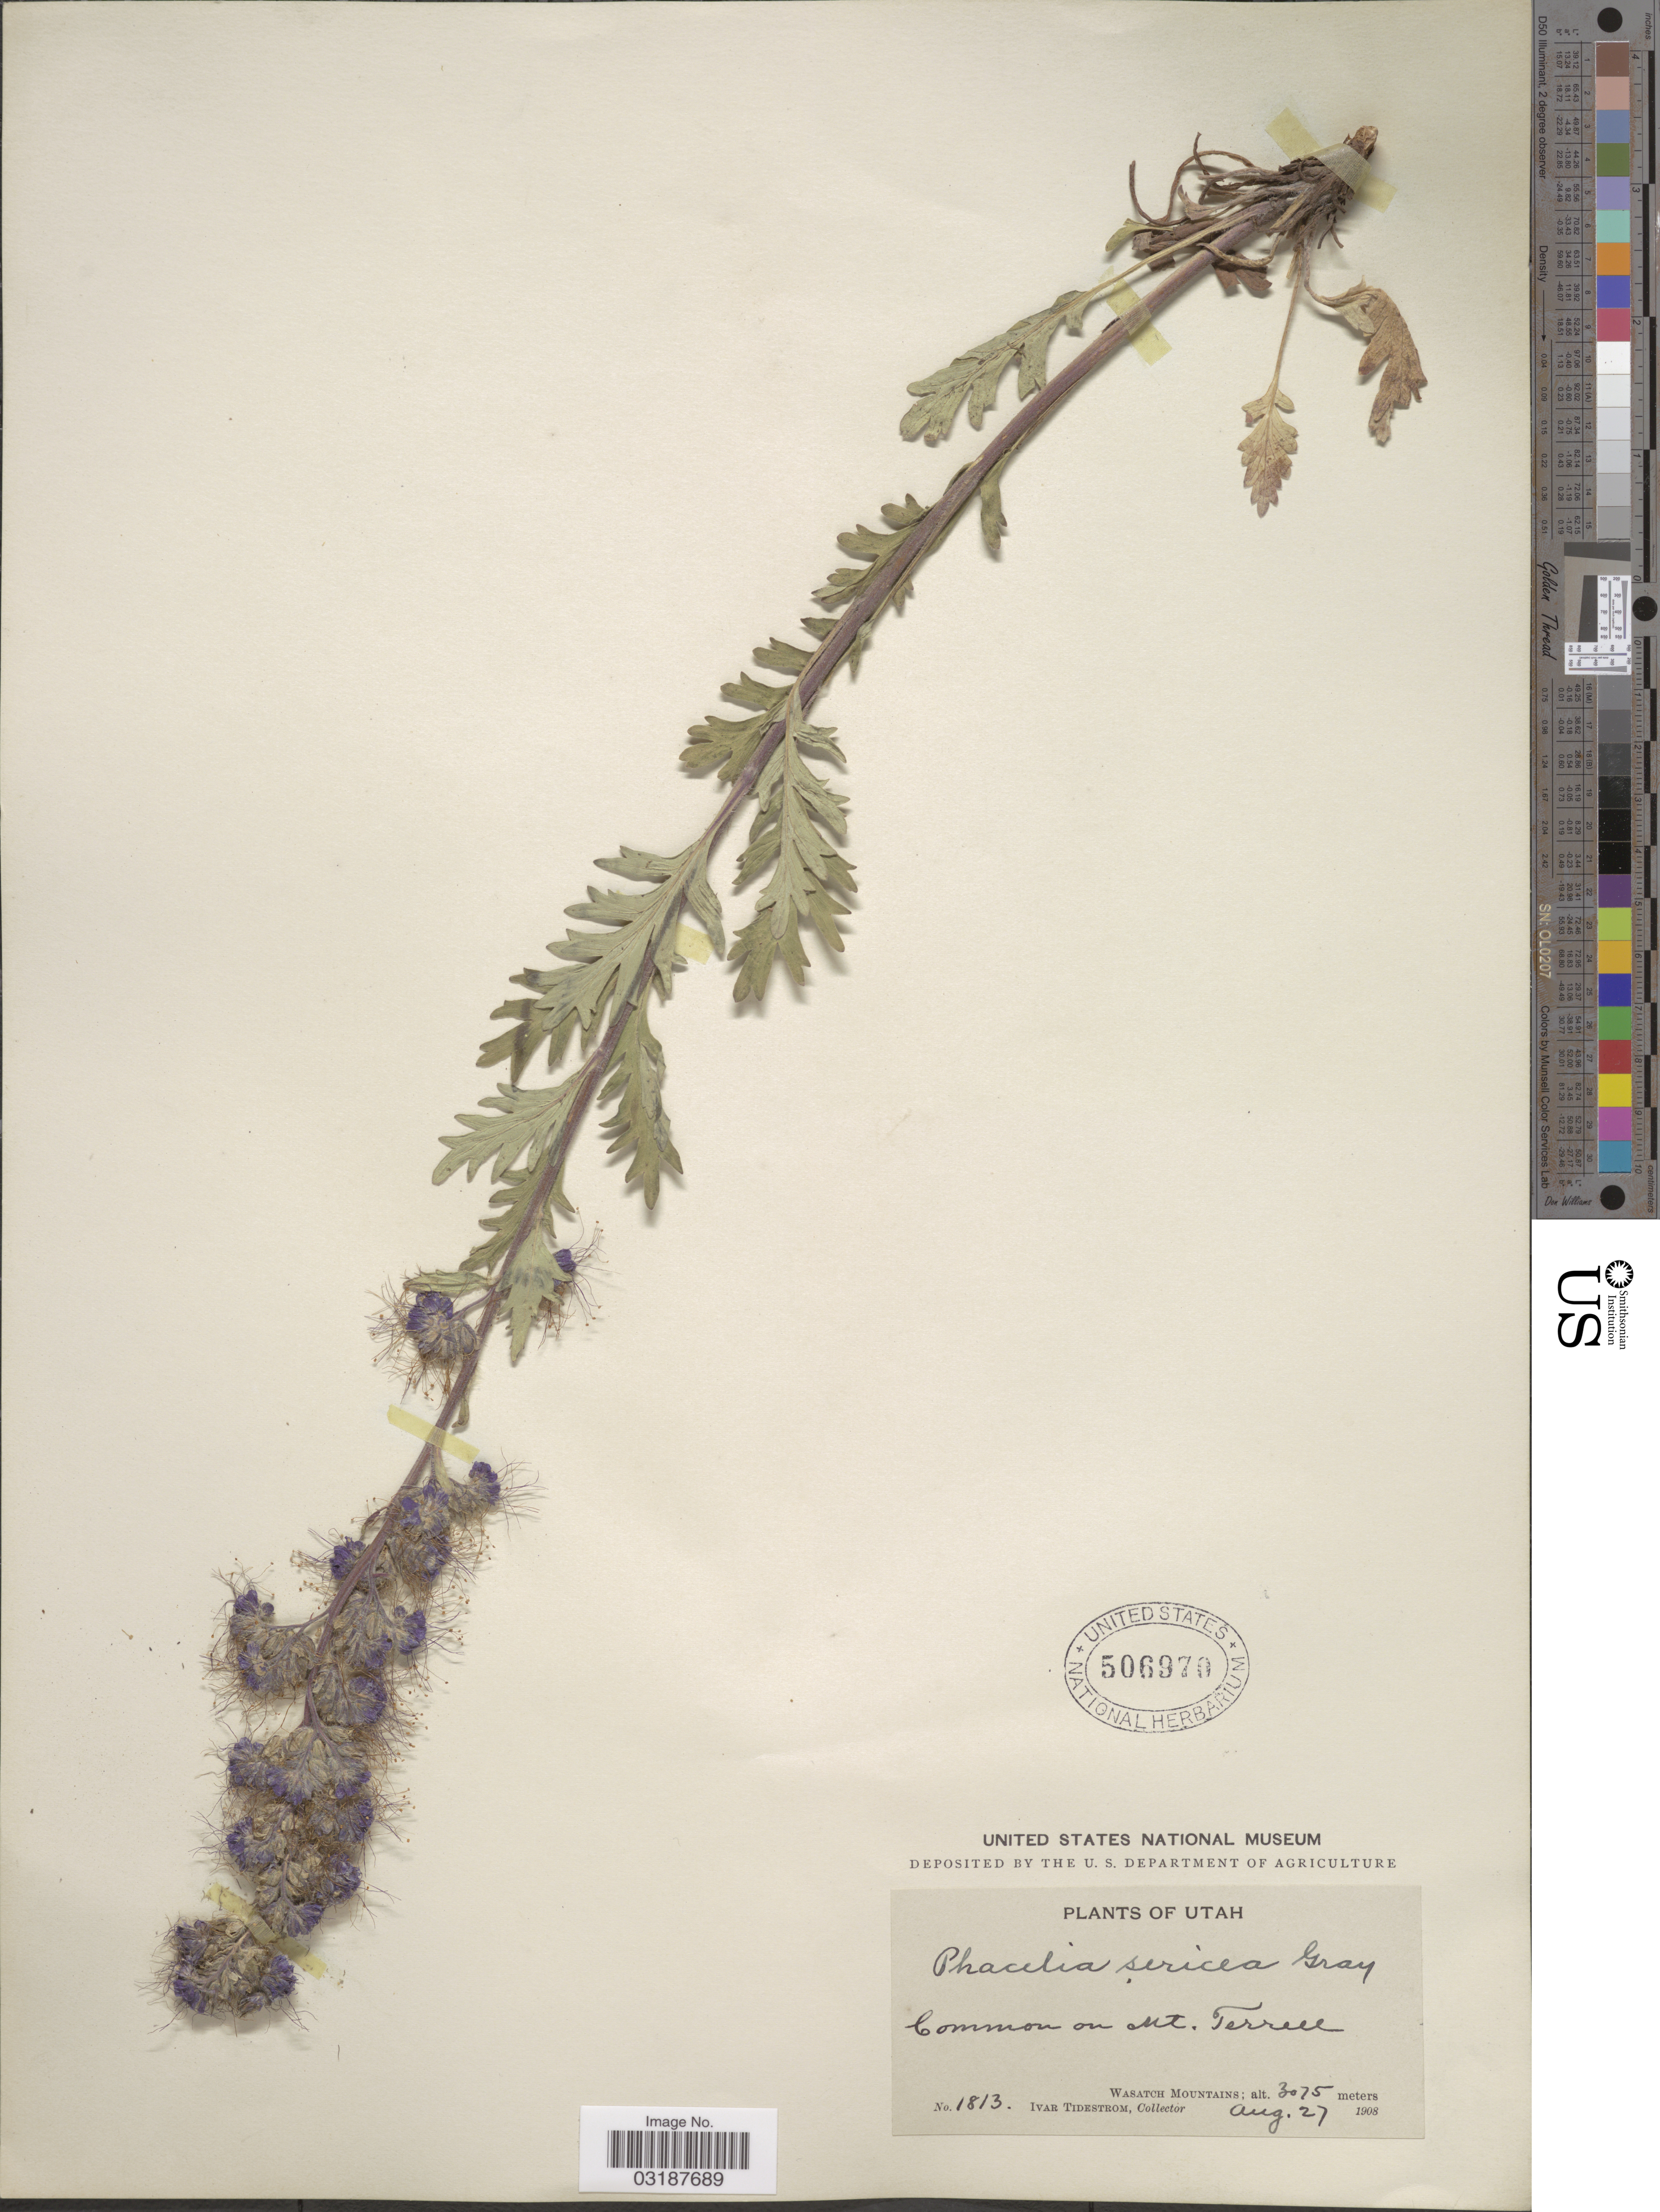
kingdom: Plantae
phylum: Tracheophyta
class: Magnoliopsida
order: Boraginales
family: Hydrophyllaceae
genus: Phacelia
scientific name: Phacelia sericea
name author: (Graham) A. Gray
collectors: I. F. Tidestrom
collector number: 1813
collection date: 1908-08-27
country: United States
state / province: Utah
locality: Common on Mt. Terrell, Wasatch Mountains.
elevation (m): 3075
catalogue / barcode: US 506970